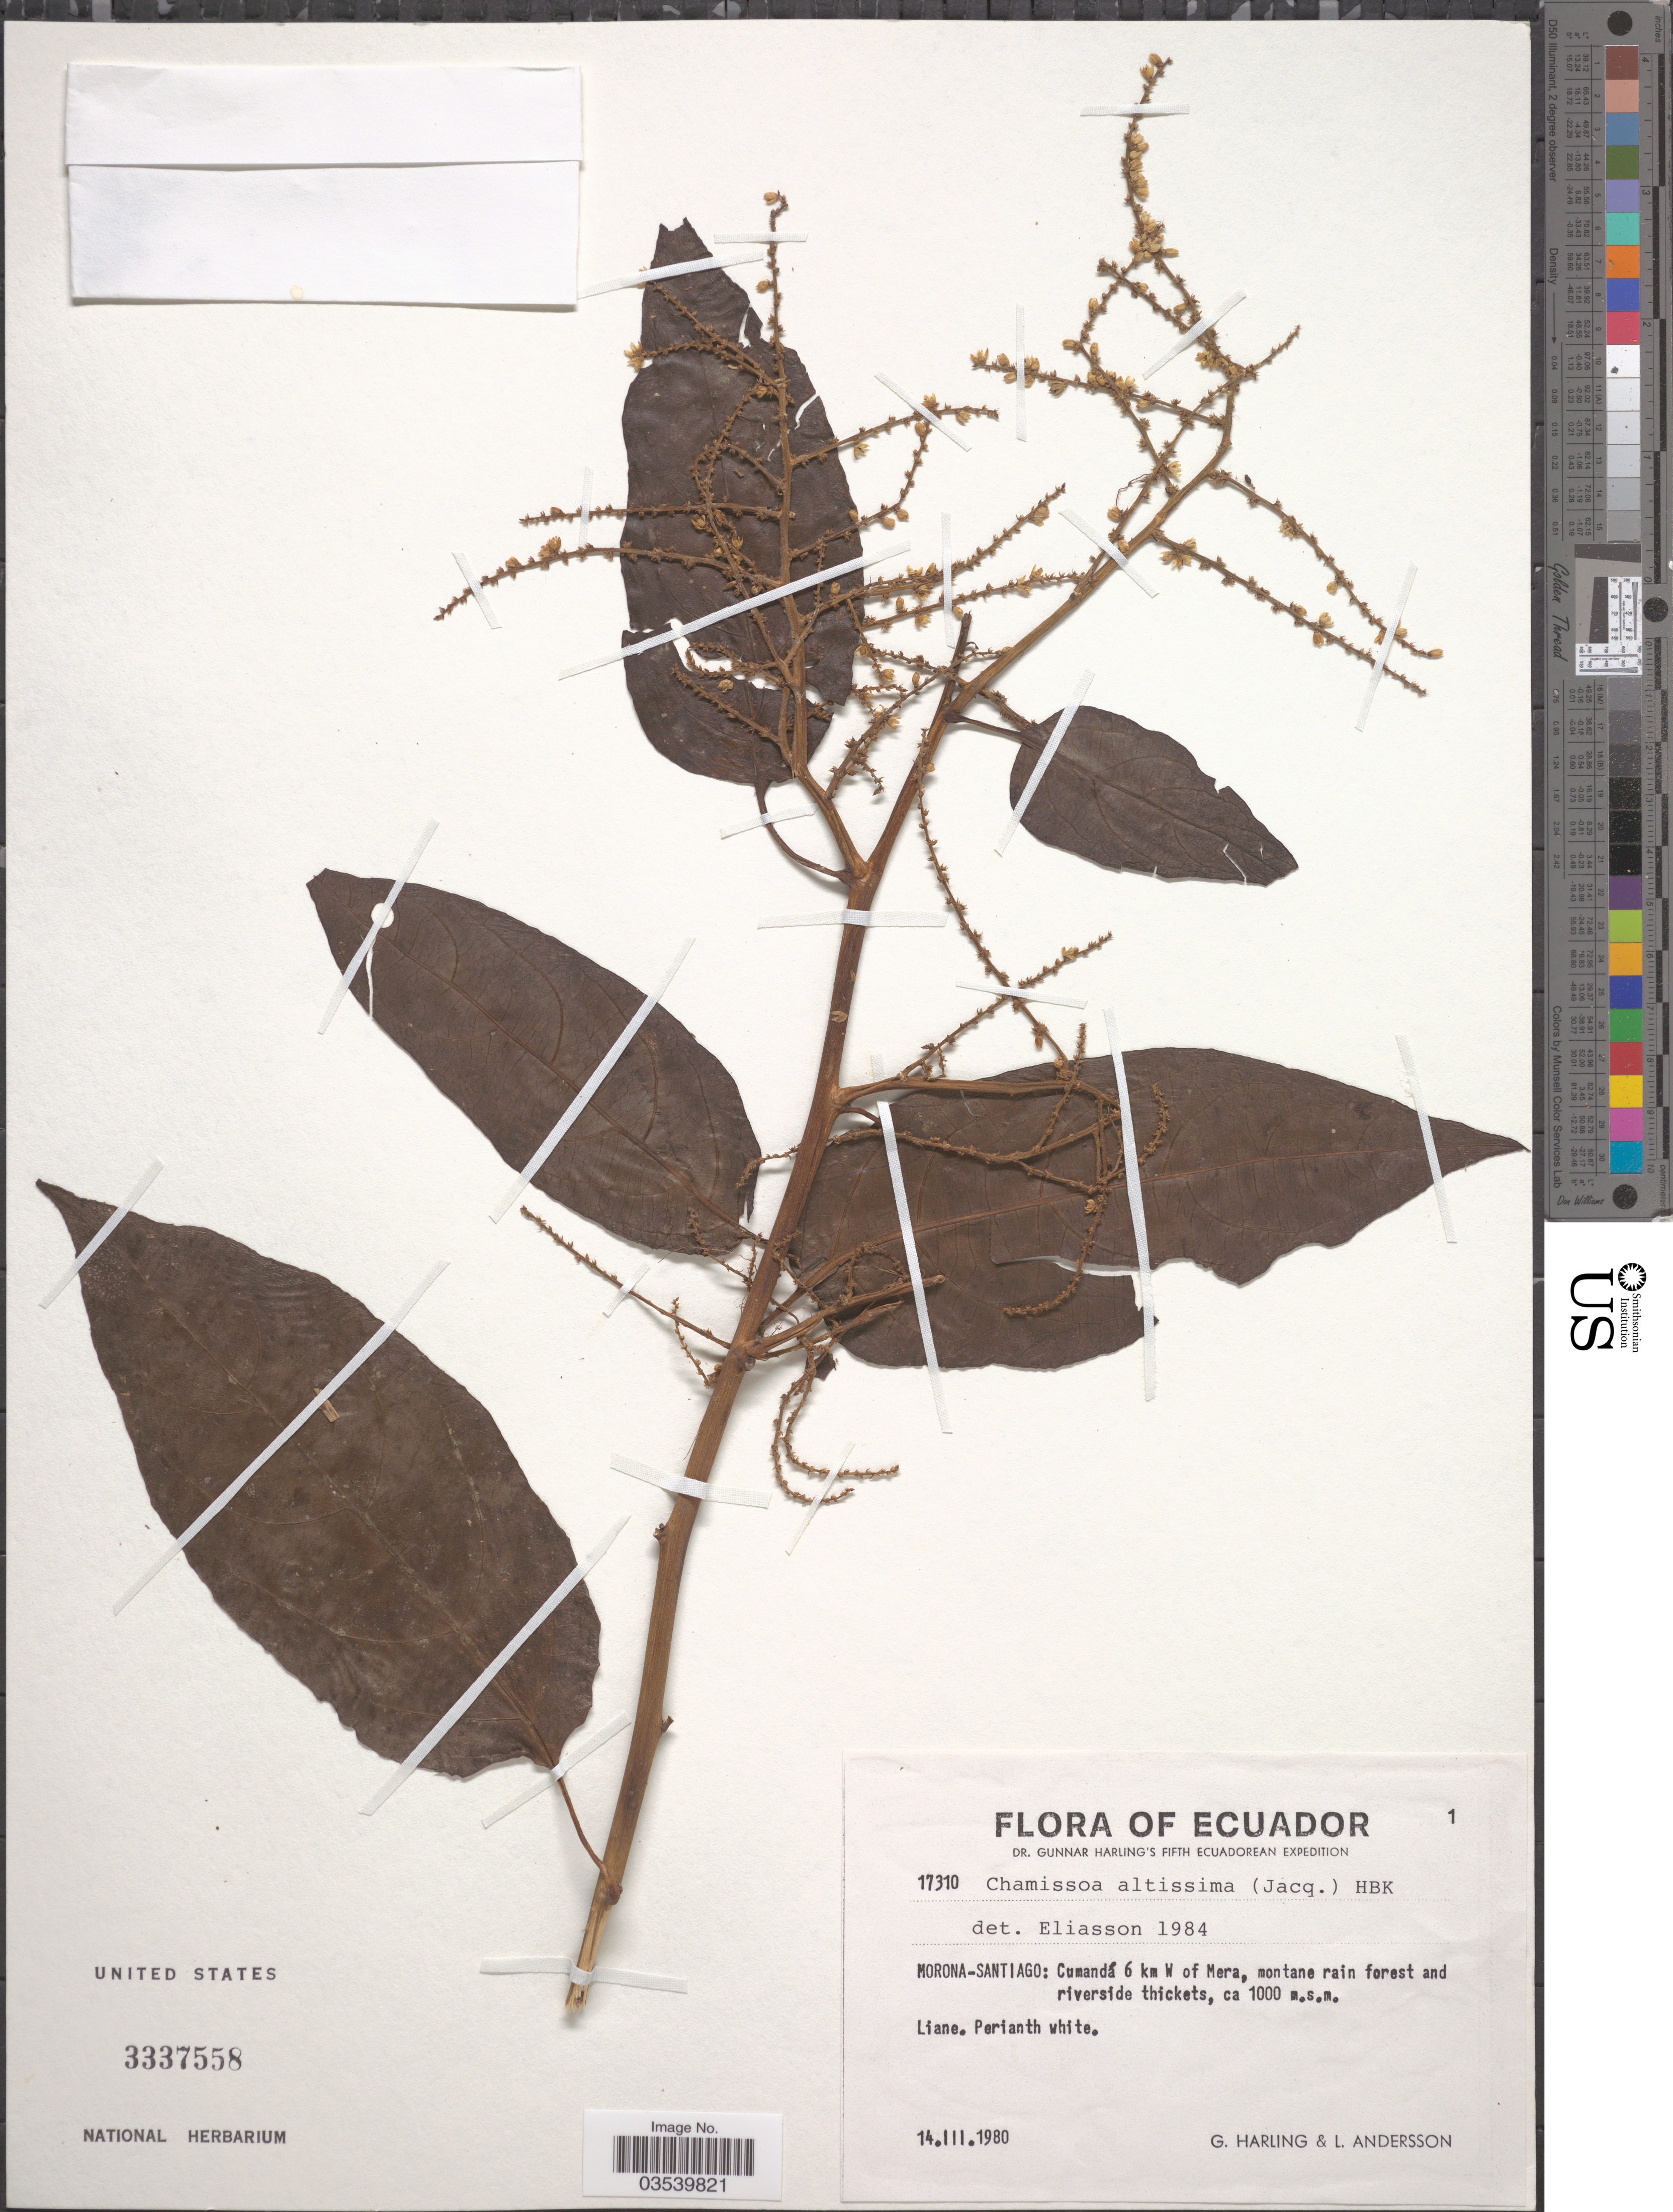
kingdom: Plantae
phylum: Tracheophyta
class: Magnoliopsida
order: Caryophyllales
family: Amaranthaceae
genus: Chamissoa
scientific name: Chamissoa altissima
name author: (Jacq.) Kunth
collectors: G. Harling & L. Andersson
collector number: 17310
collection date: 1980-03-14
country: Ecuador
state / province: Morona-Santiago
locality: Cumandá 6 km W of Mera, montane rain forest and riverside thickets.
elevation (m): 1000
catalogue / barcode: US 3337558